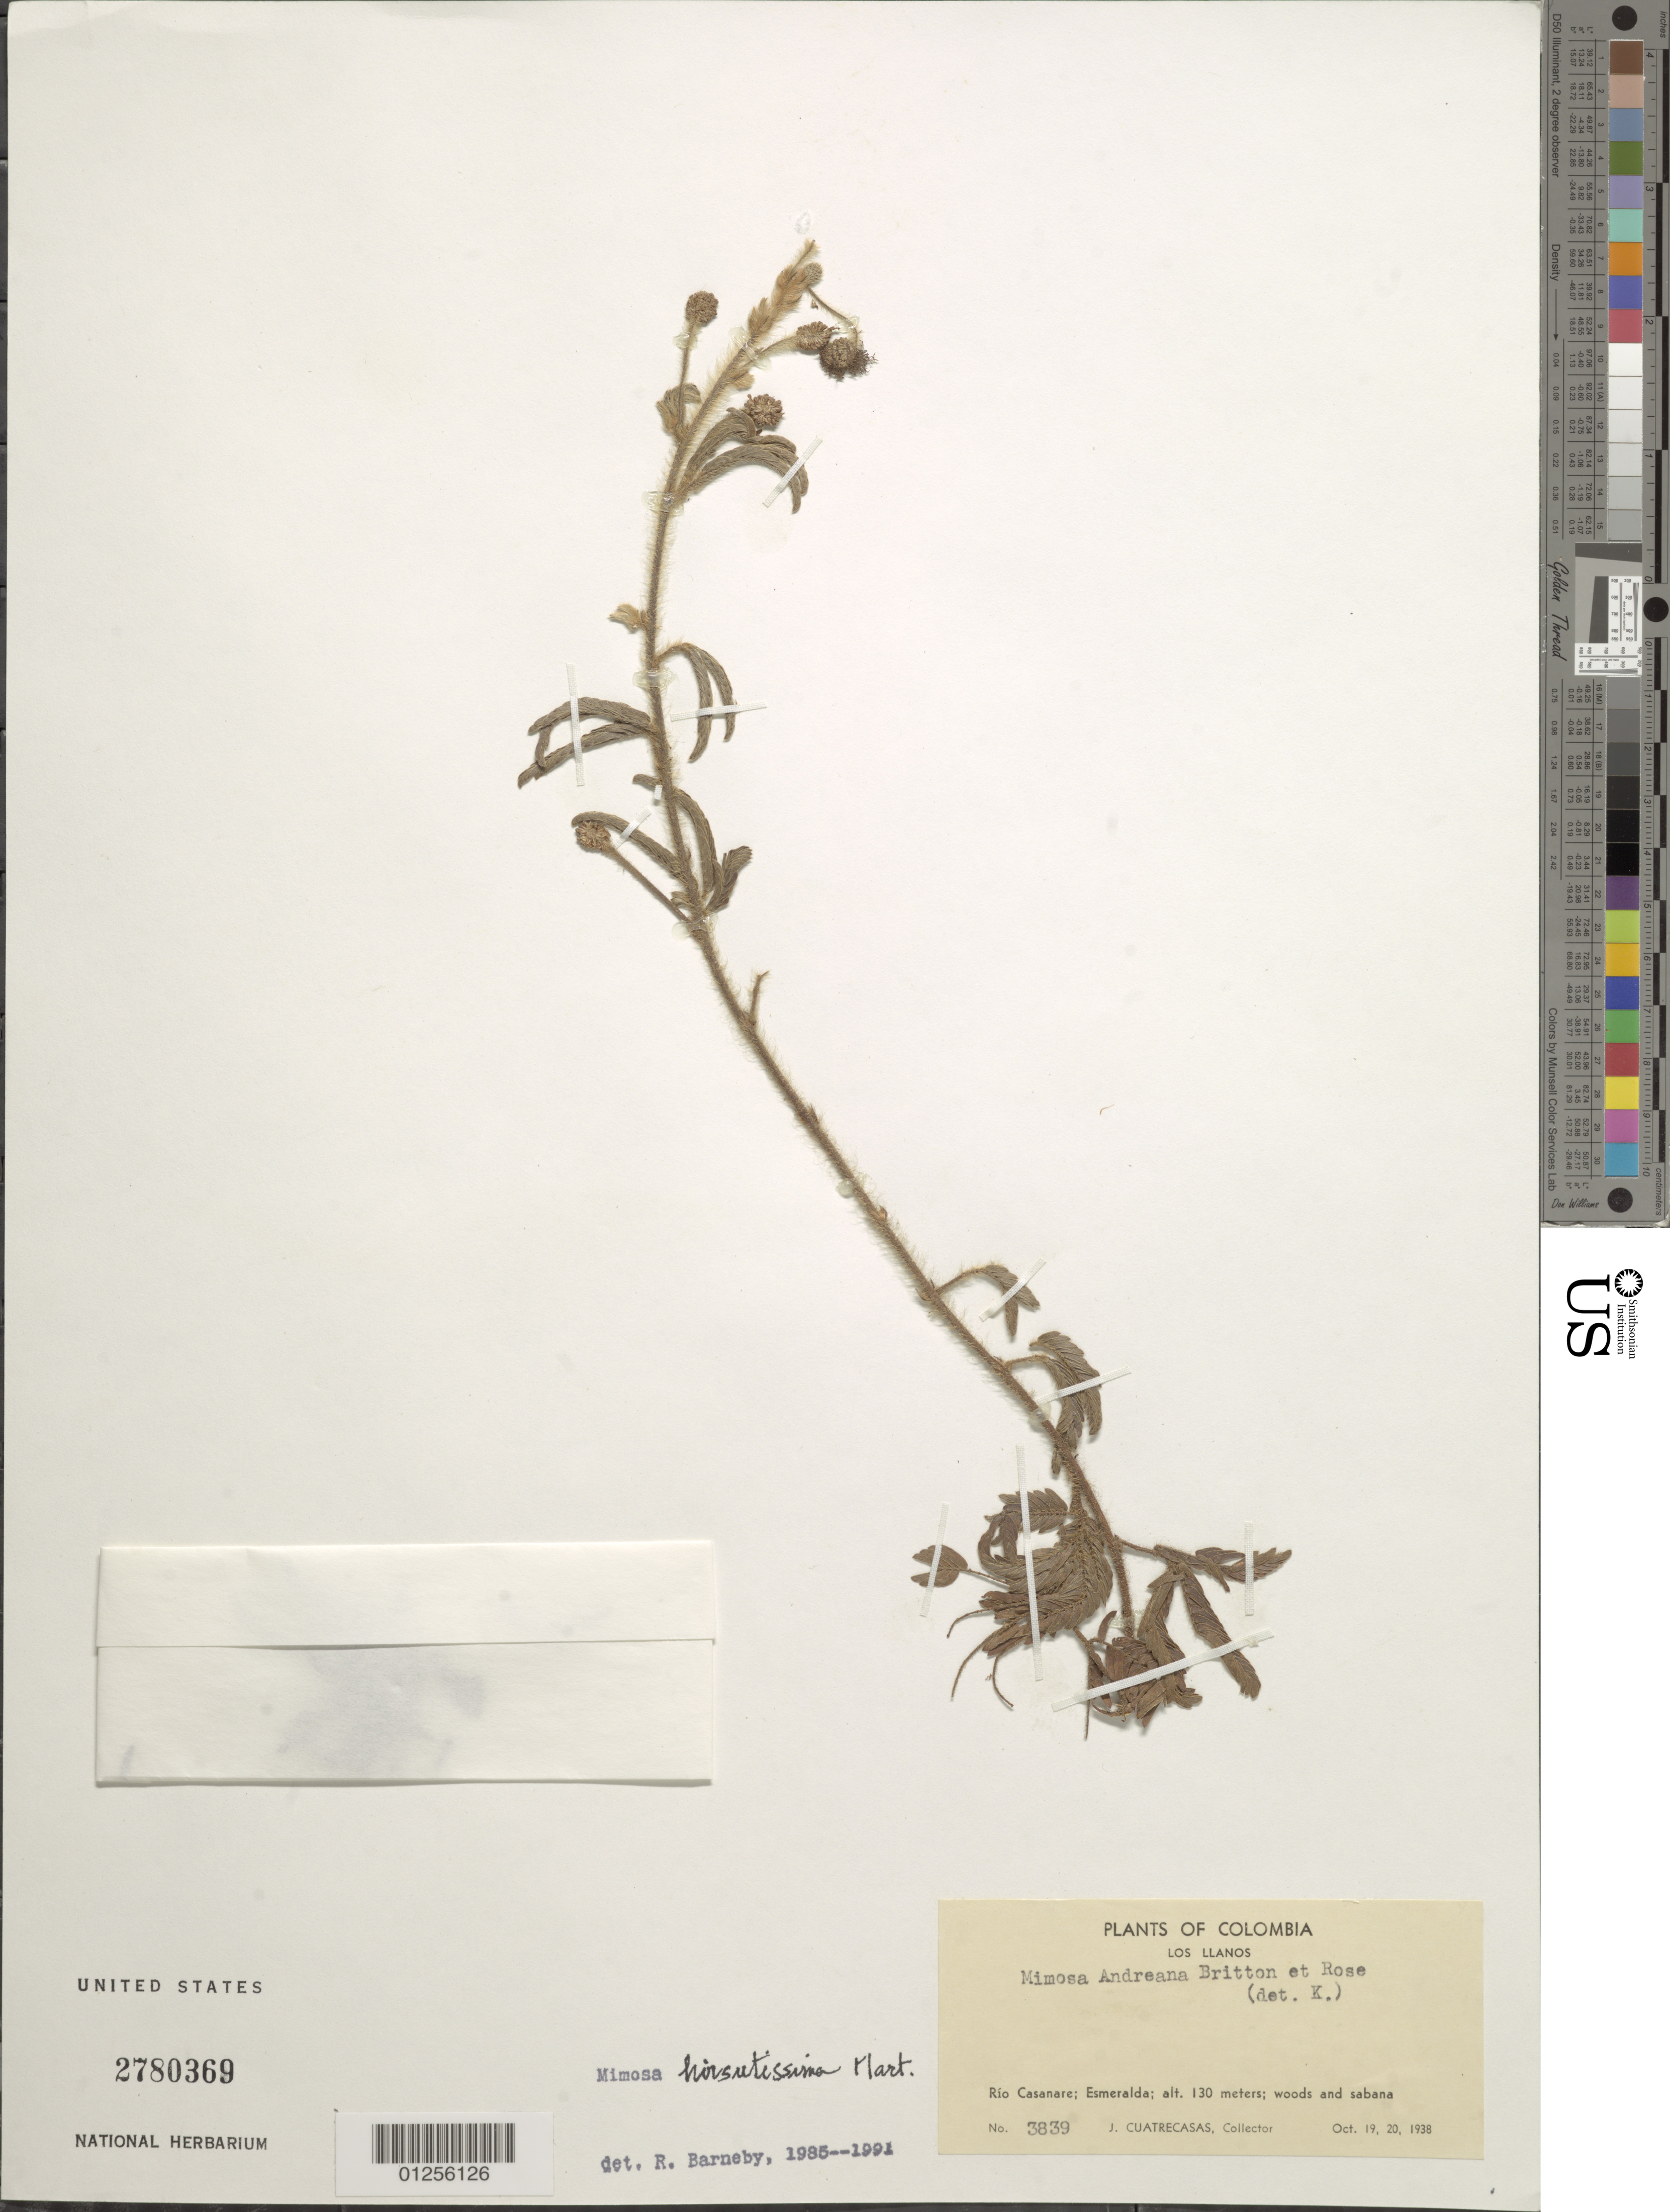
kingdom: Plantae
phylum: Tracheophyta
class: Magnoliopsida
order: Fabales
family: Fabaceae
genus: Mimosa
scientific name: Mimosa hirsutissima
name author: C. Mart.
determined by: Barneby, Rupert C., (NY)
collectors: J. Cuatrecasas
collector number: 3839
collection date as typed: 19 Oct 1938 and 20 Oct 1938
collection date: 1938-10-19,1938-10-20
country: Ecuador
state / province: Esmeraldas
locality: Rio Casanare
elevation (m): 130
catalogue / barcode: US 2780369